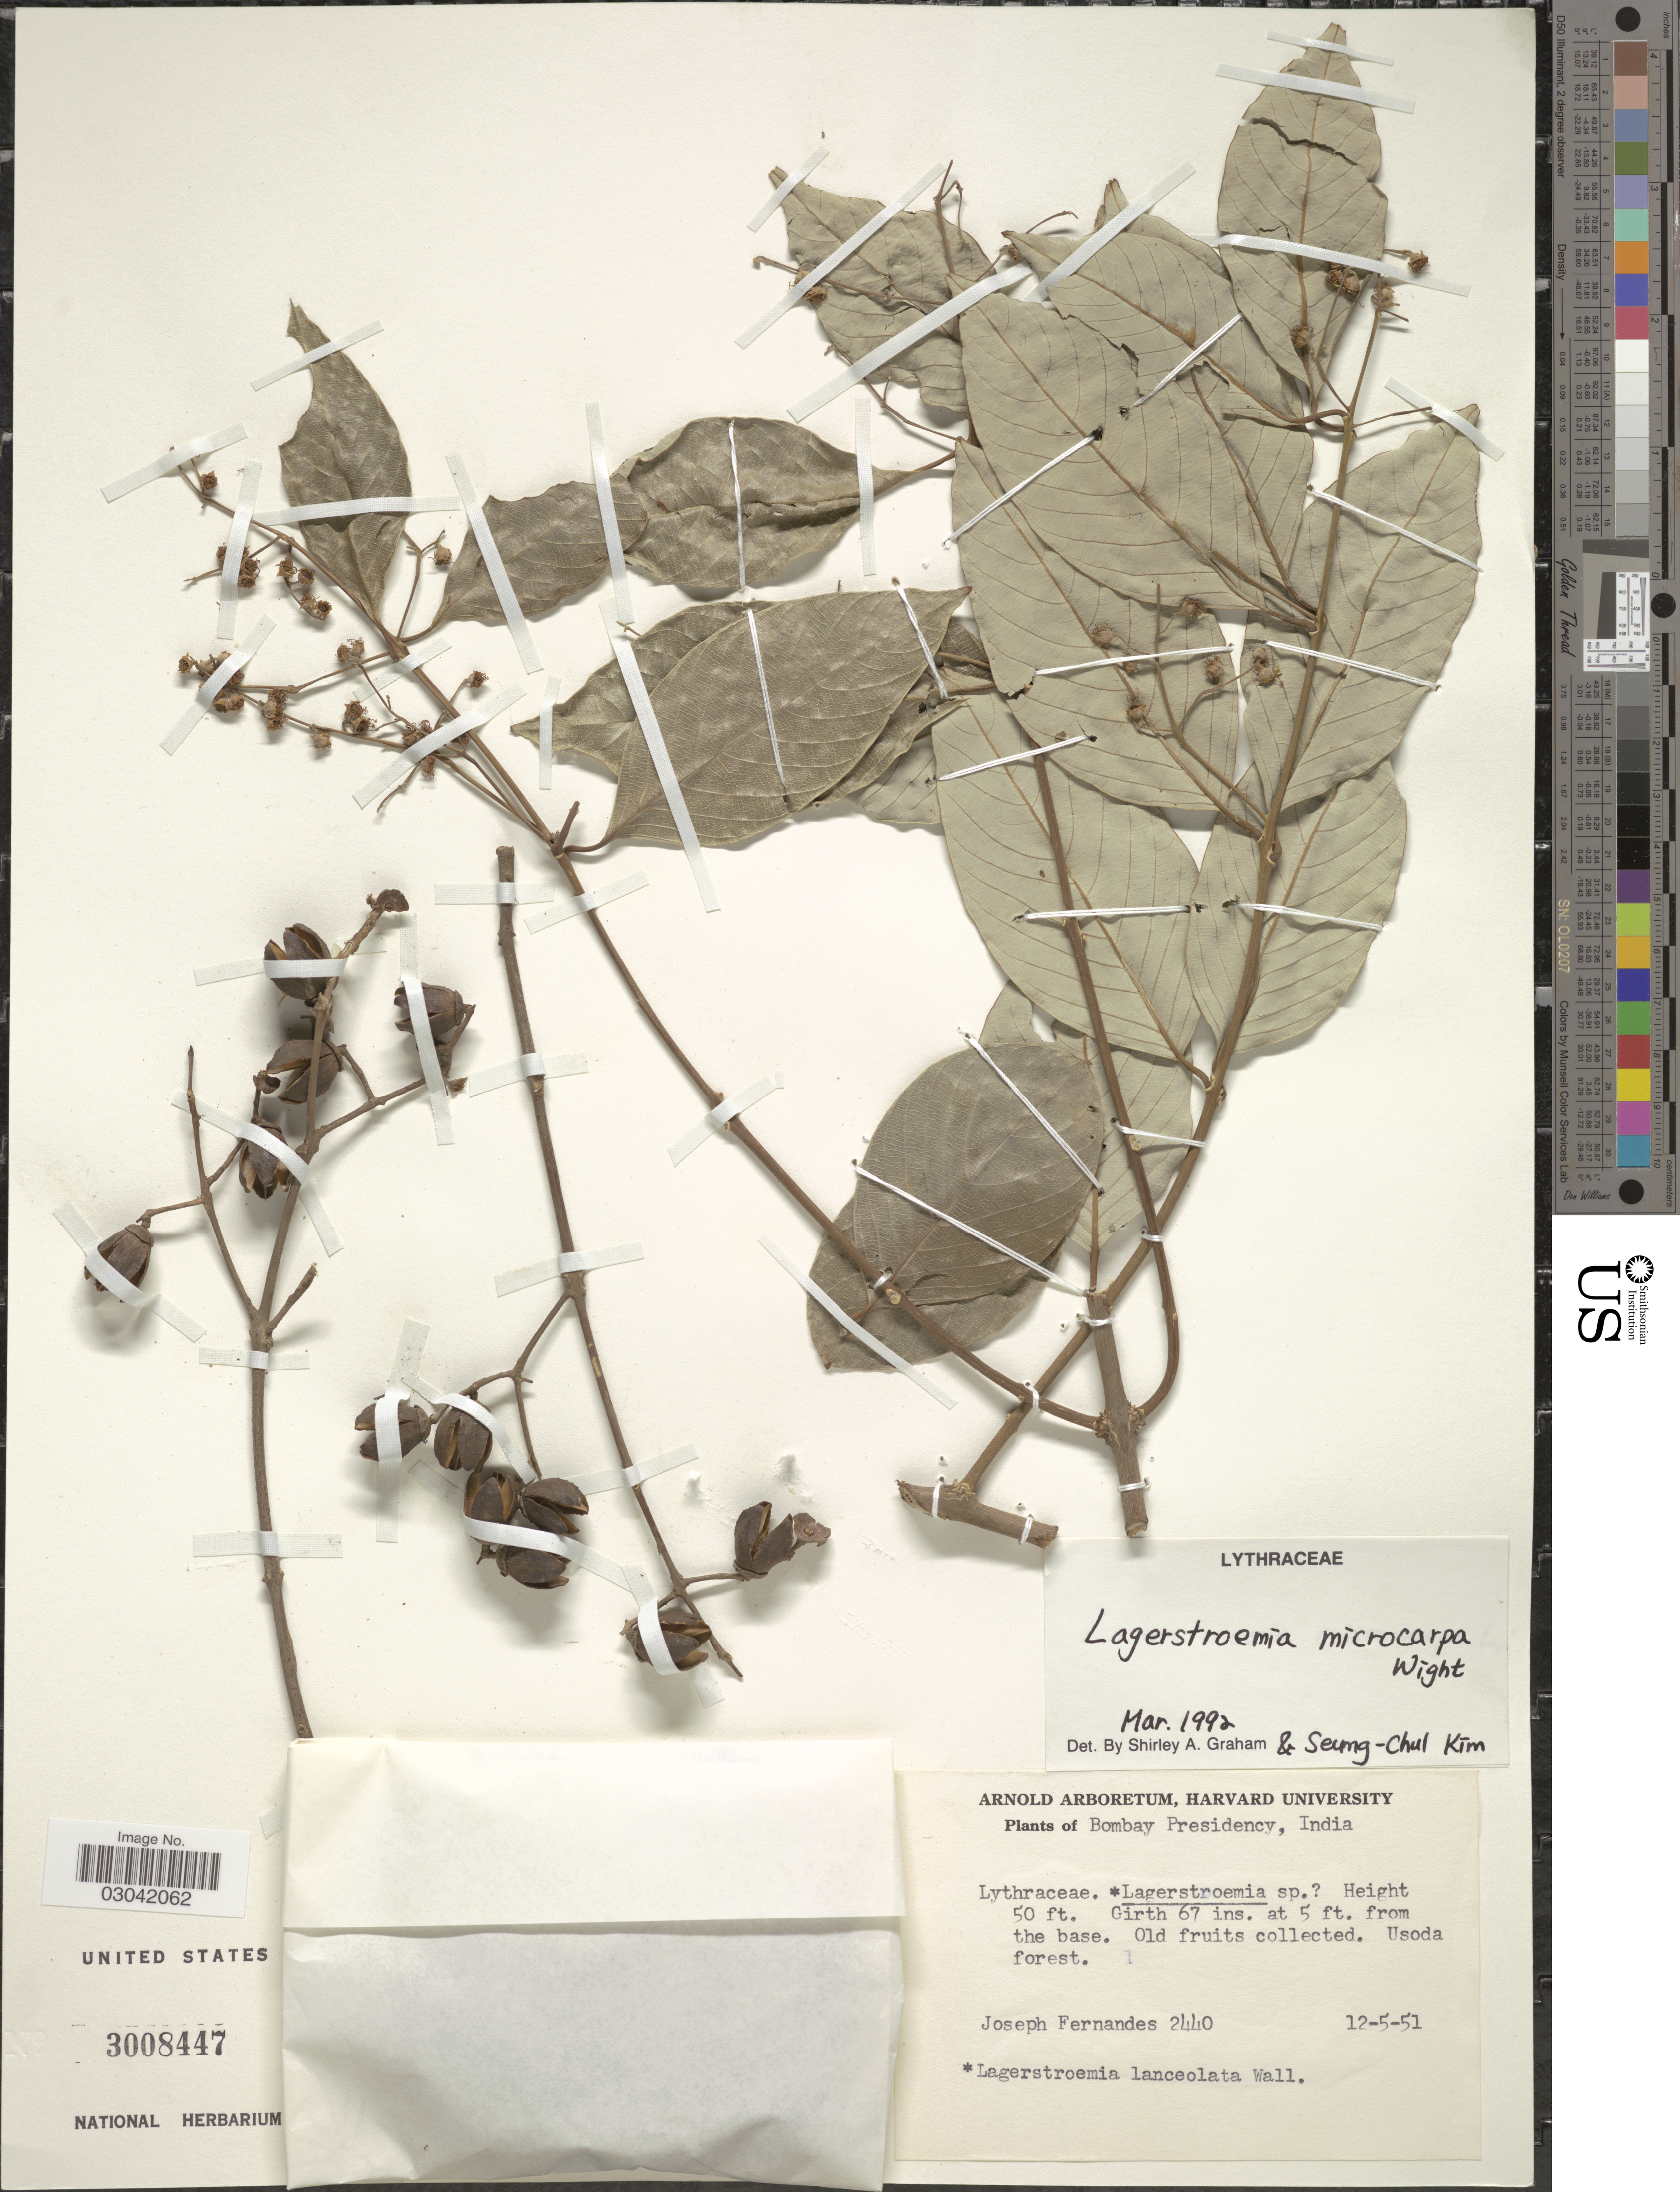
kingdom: Plantae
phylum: Tracheophyta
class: Magnoliopsida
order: Myrtales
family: Lythraceae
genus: Lagerstroemia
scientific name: Lagerstroemia microcarpa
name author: Wight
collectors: J. Fernandes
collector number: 2440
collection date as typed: Transcribed d/m/y: 12/5/51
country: India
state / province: Karnataka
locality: Bombay Presidency. Usoda forest.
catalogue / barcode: US 3008447